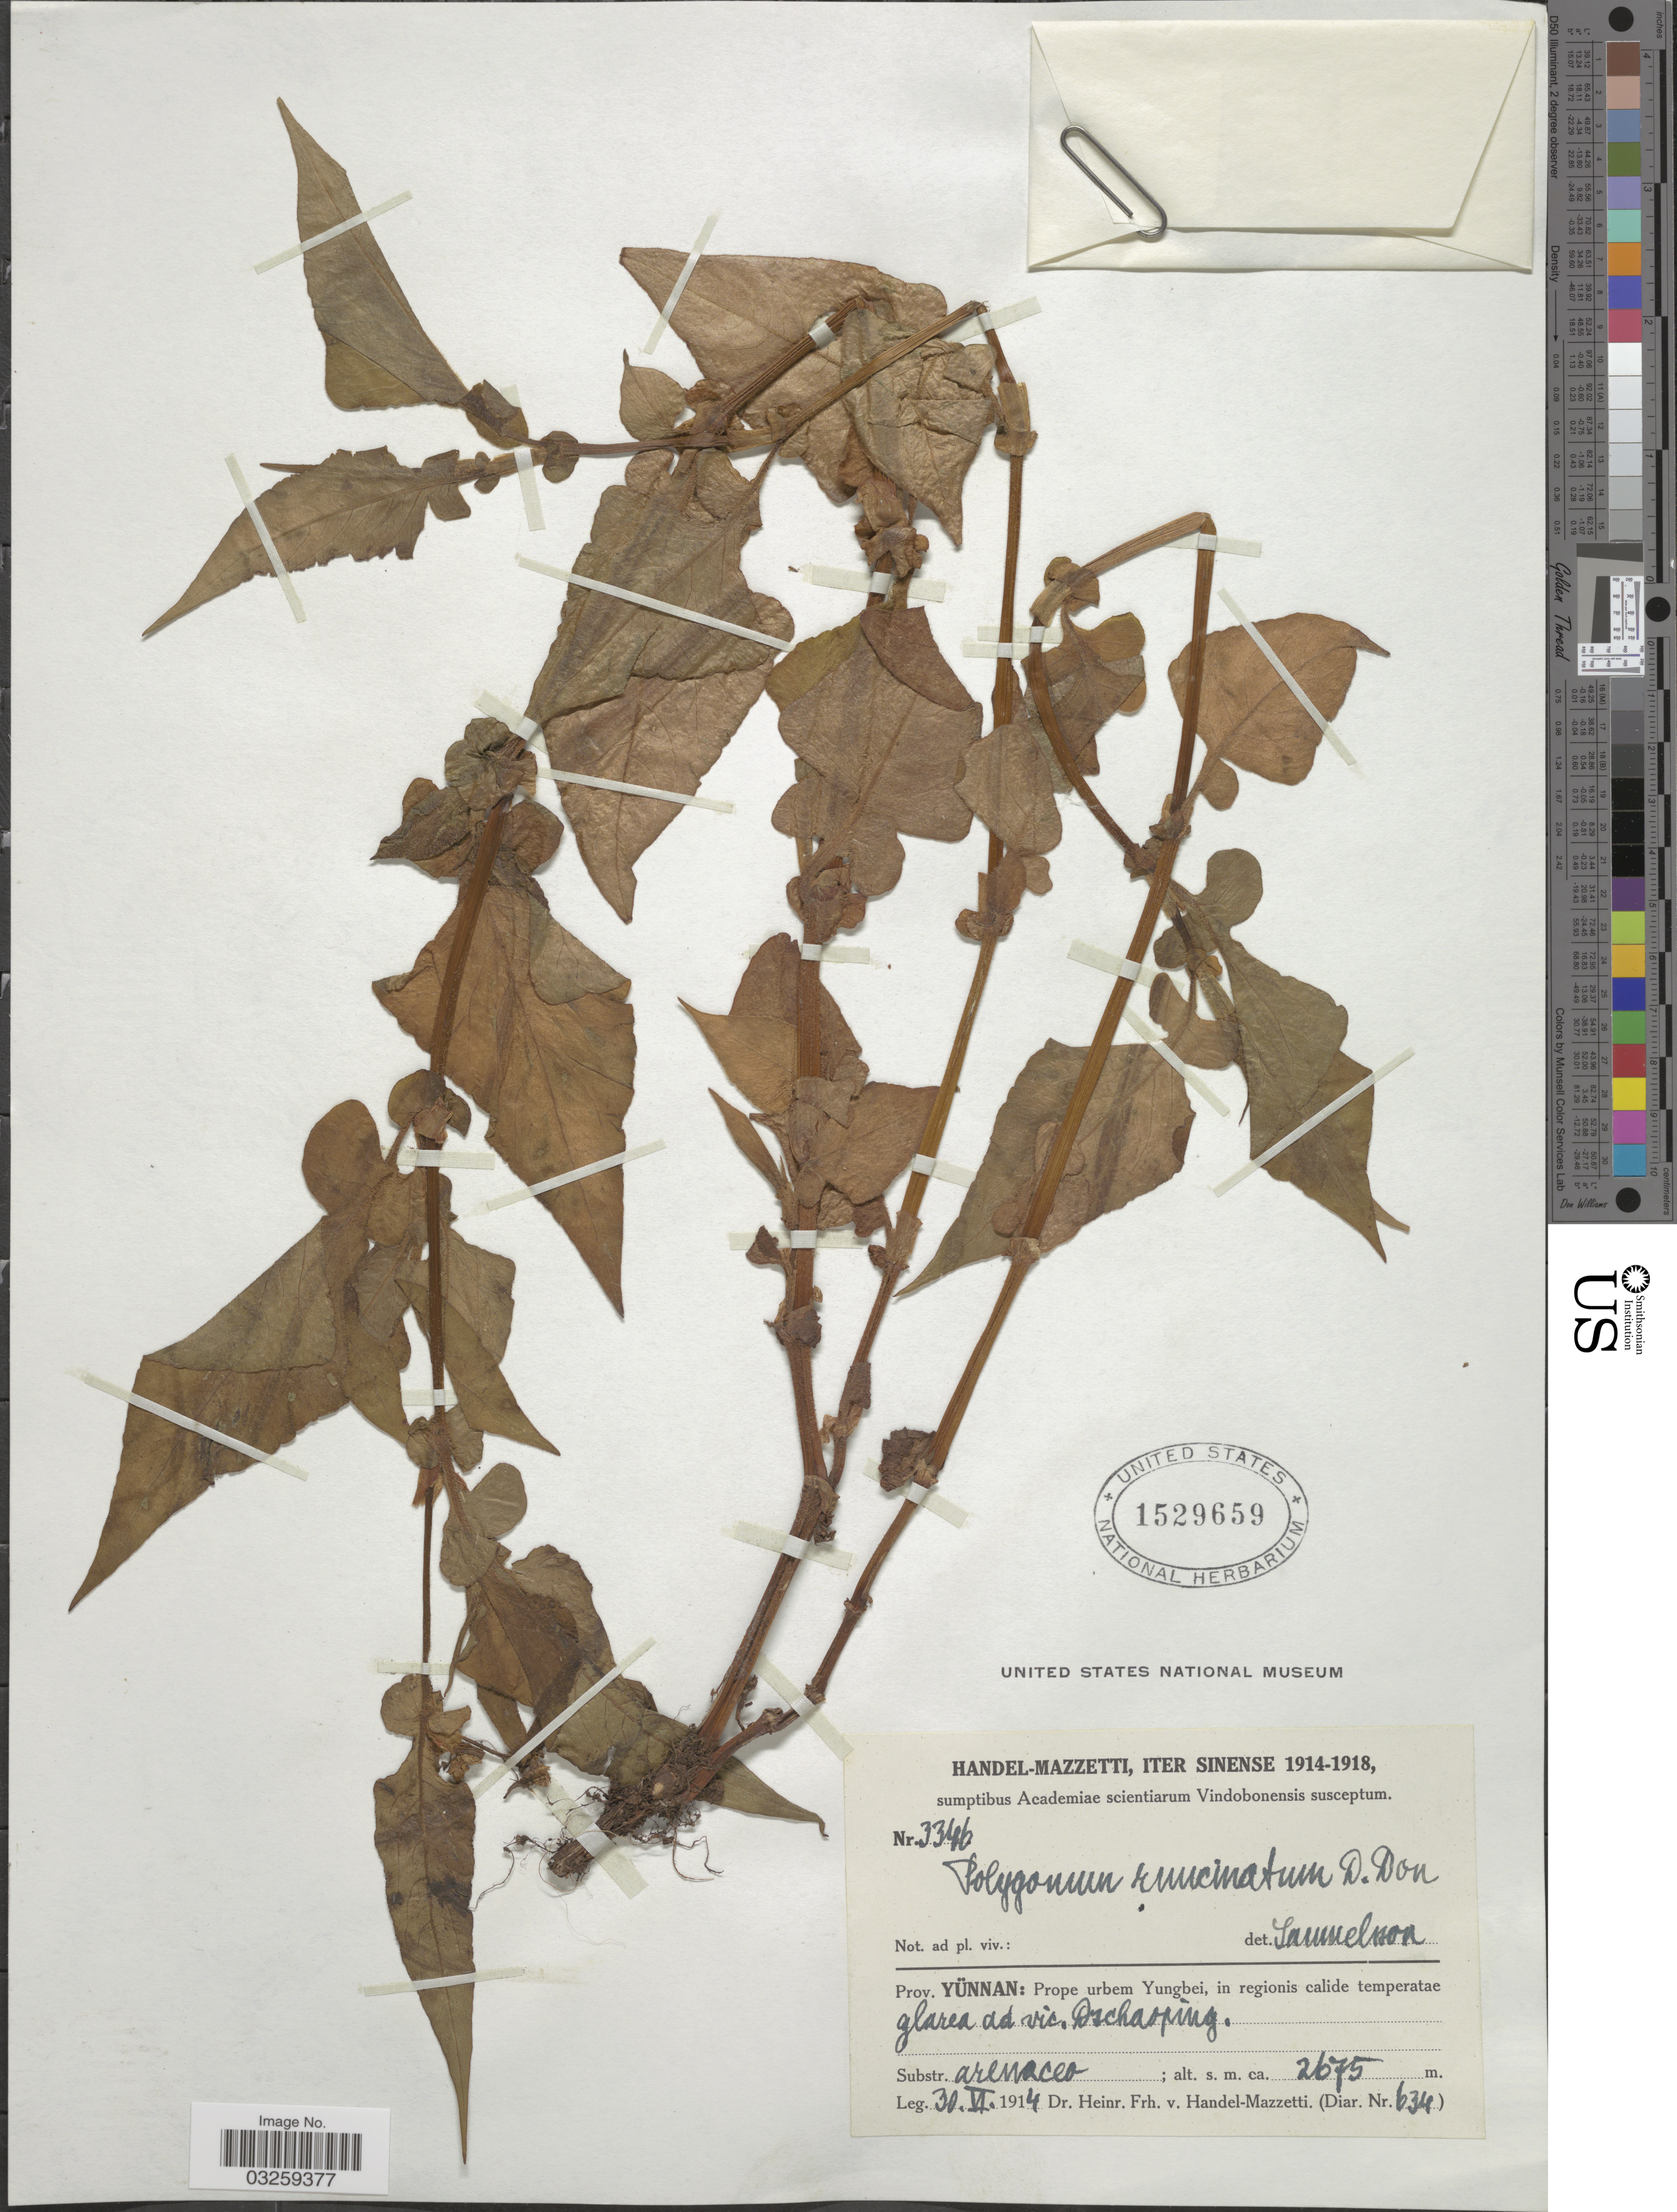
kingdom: Plantae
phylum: Tracheophyta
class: Magnoliopsida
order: Caryophyllales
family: Polygonaceae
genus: Polygonum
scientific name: Polygonum runcinatum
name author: Buch.-Ham. ex D. Don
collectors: H. Handel-Mazzetti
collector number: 3346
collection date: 1914-06-30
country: China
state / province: Yunnan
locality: Prope urbem Yungbei, in regionis calide temperatae glarea ad vic. Dschaoping.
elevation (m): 2675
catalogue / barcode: US 1529659